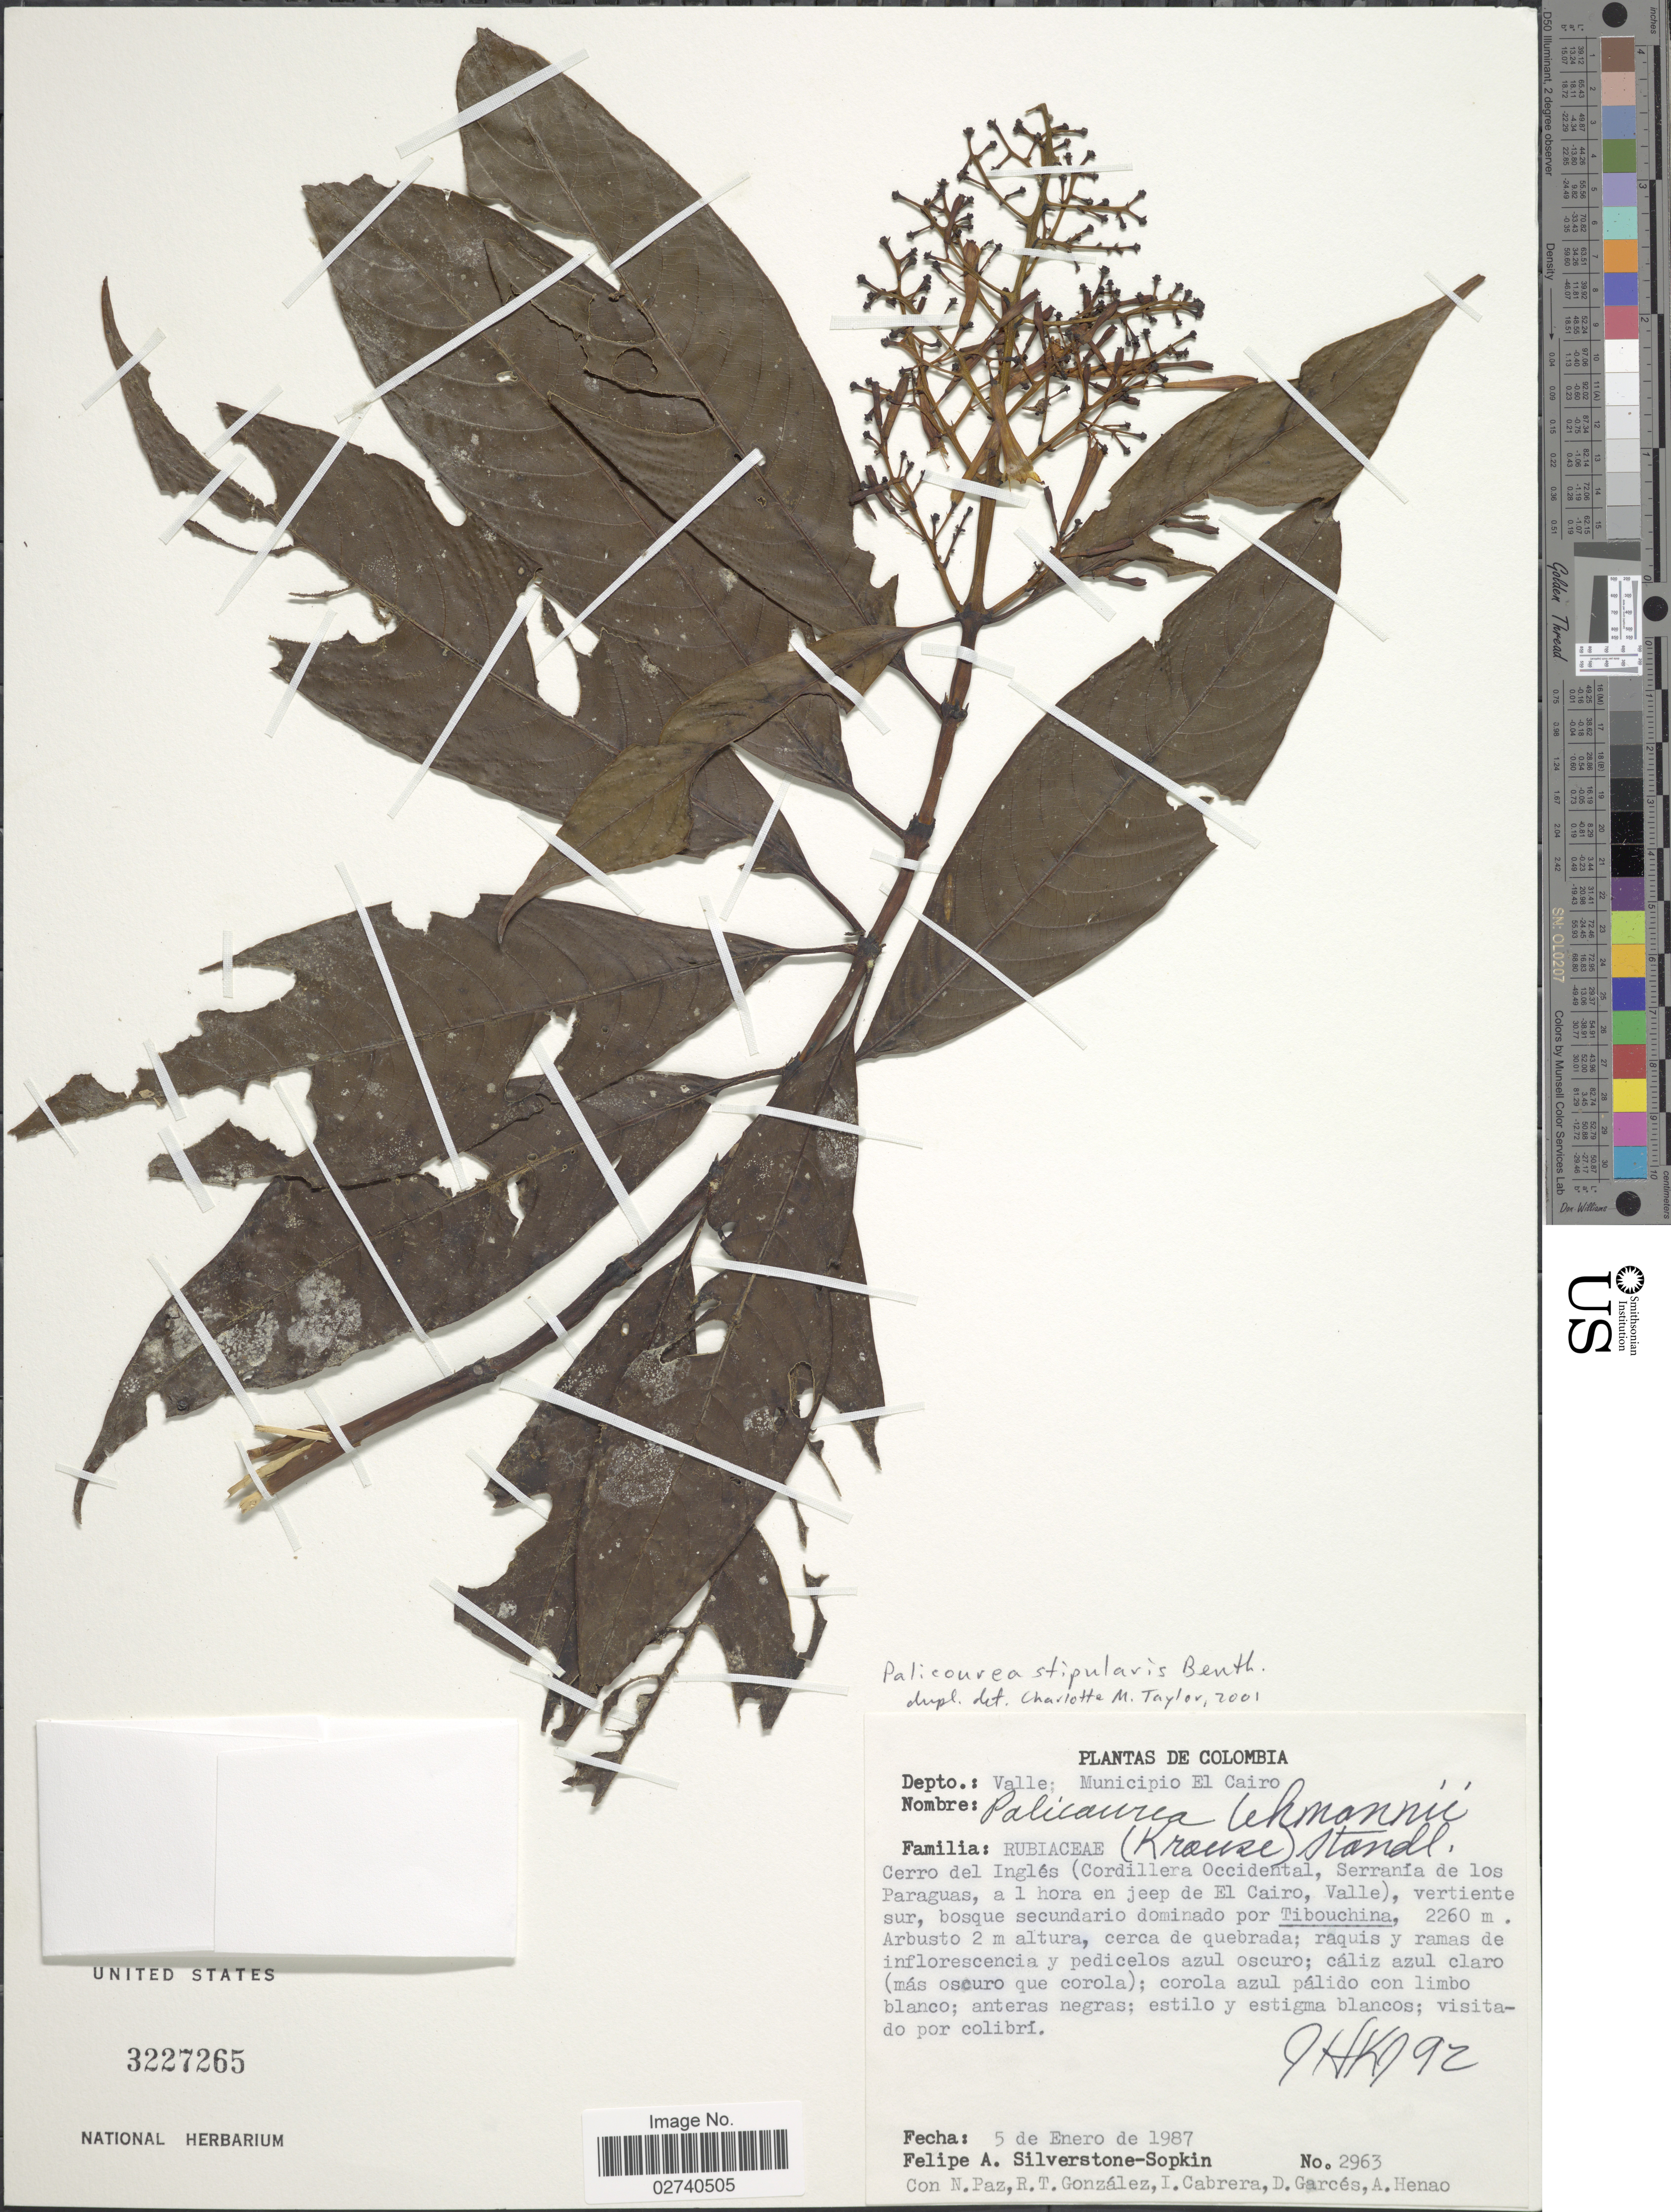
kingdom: Plantae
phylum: Tracheophyta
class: Magnoliopsida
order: Gentianales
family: Rubiaceae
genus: Palicourea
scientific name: Palicourea stipularis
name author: Benth.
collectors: P. A. Silverstone-Sopkin, N. Paz, R. Gonzalez, I. Cabrera & et al.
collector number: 2963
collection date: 1987-01-05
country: Colombia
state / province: Valle del Cauca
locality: Depto.: Valle; Municipio El Cairo. Cerro del Ingles (Cordillera Occidental, Serrania de los Paraguas, a 1 hora en jeep de El Cairo, Valle)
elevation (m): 2260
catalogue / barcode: US 3227265